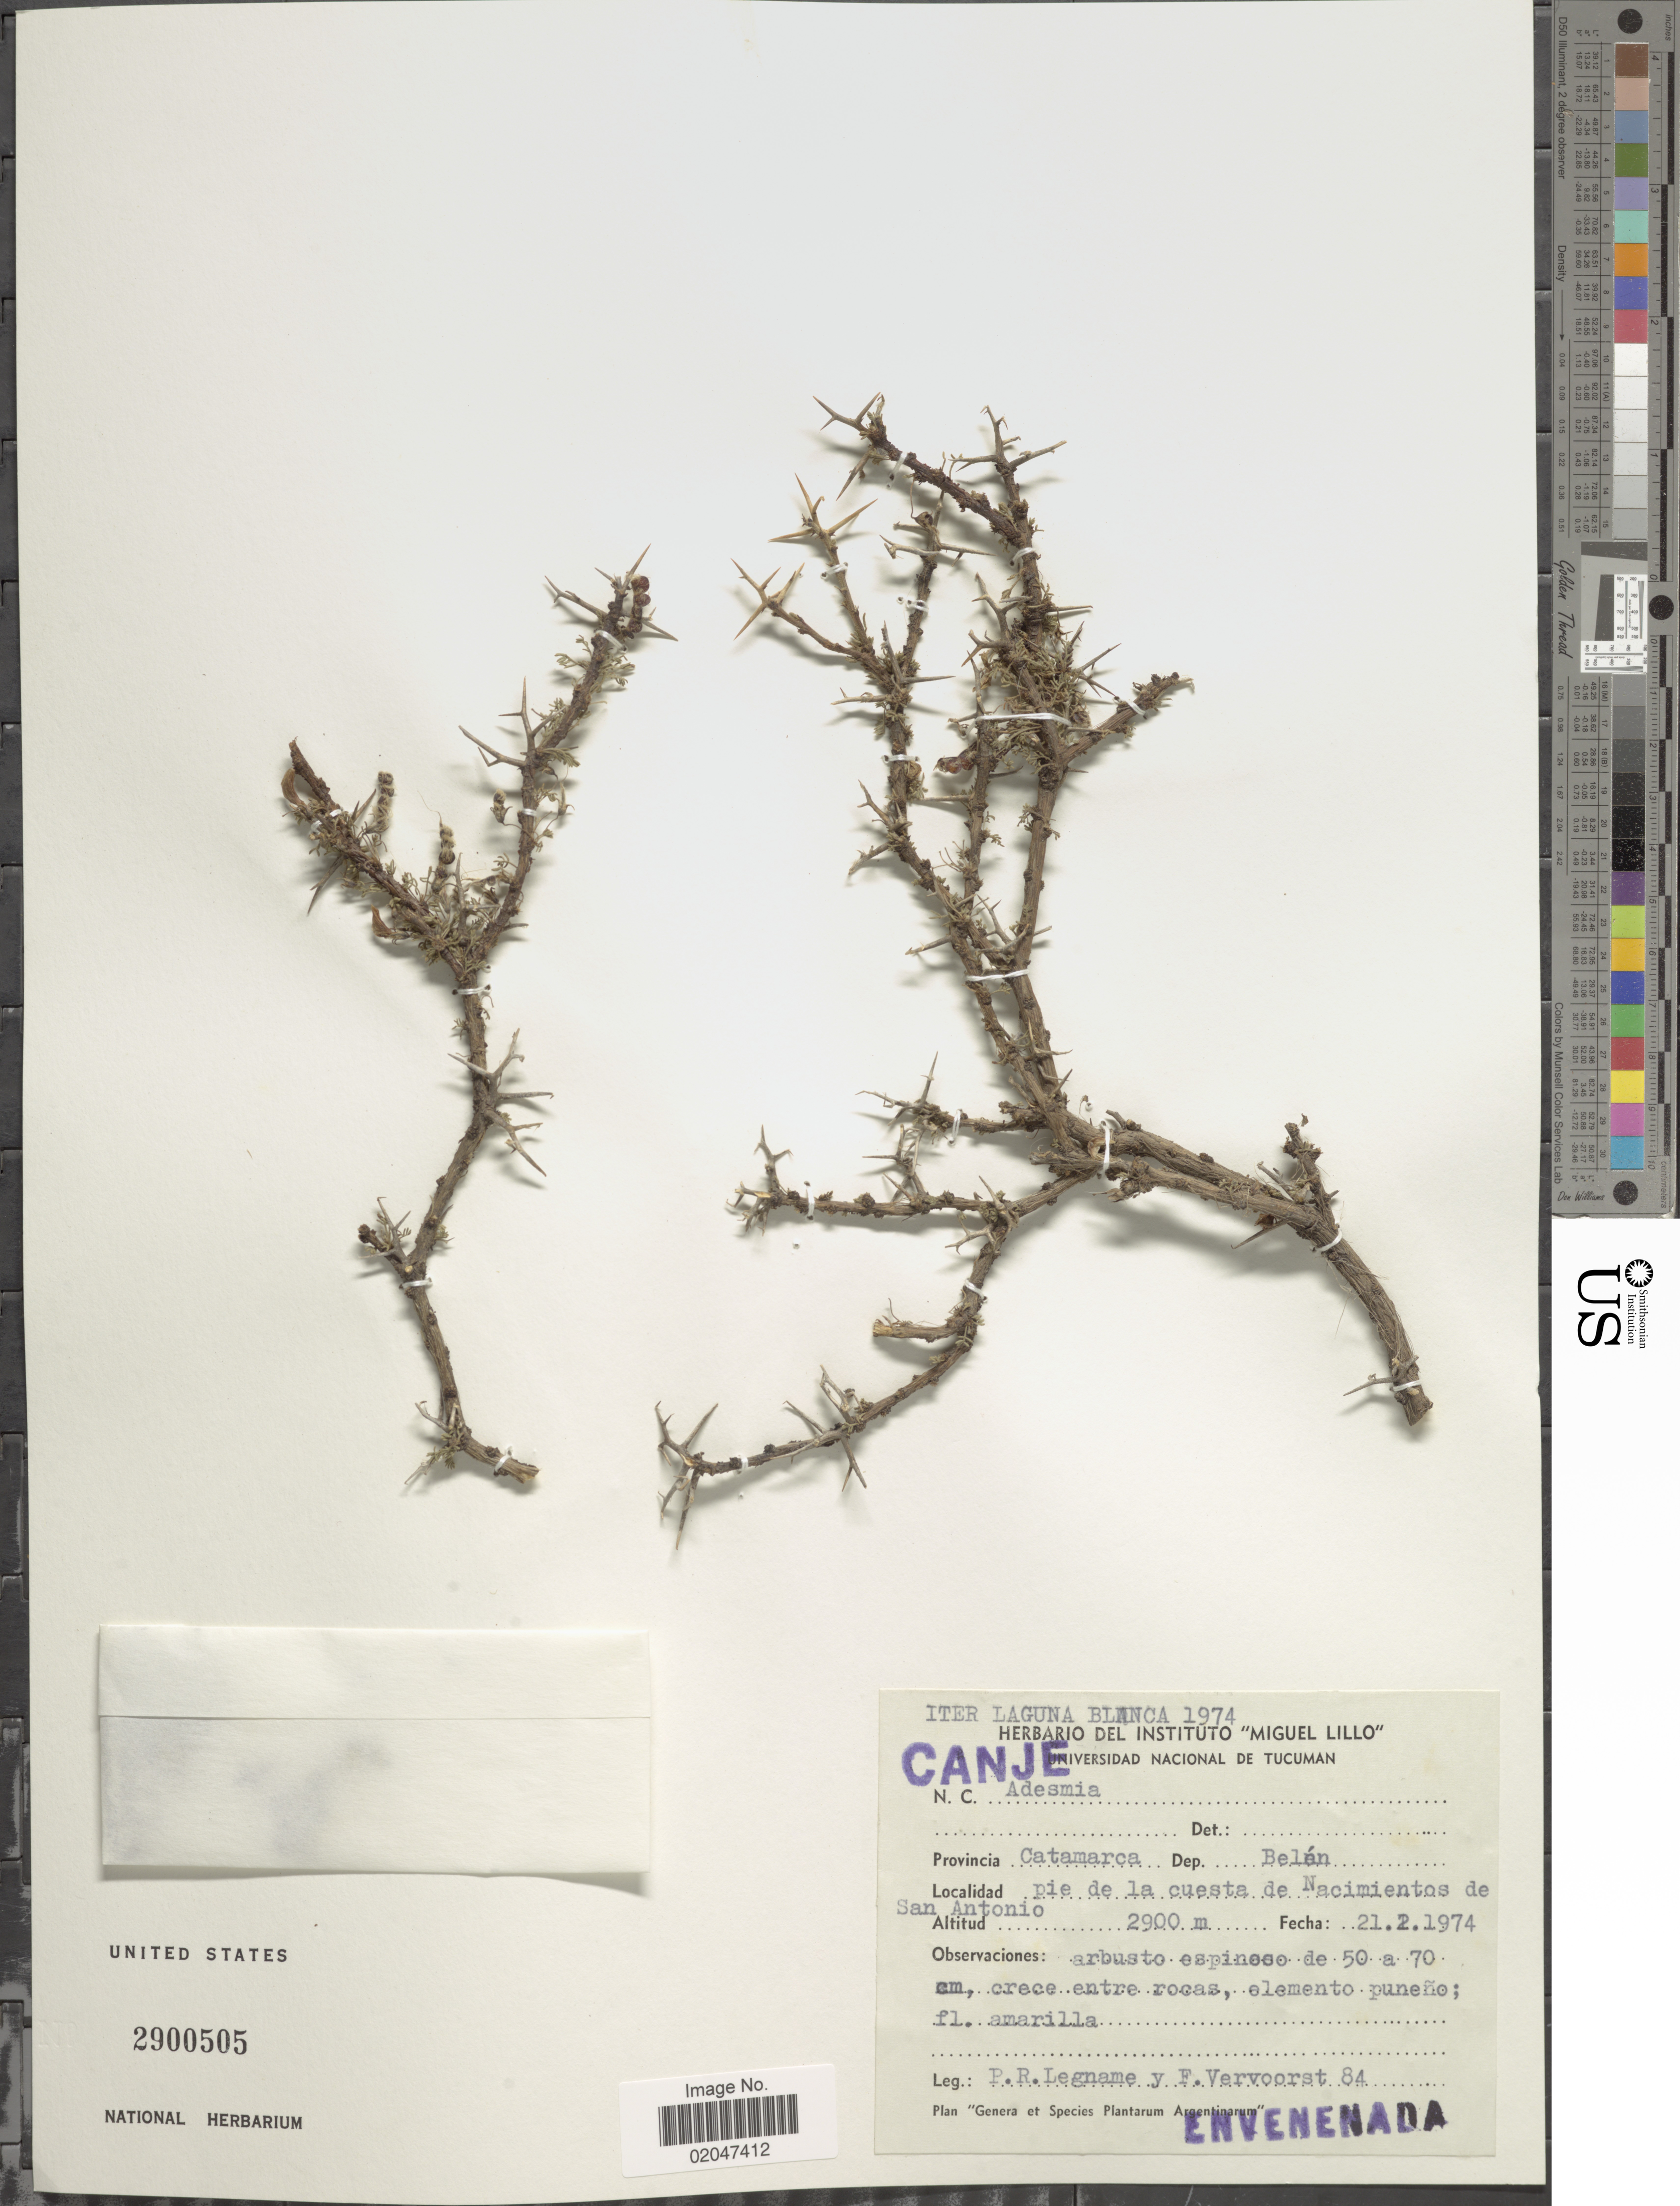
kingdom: Plantae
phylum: Tracheophyta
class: Magnoliopsida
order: Fabales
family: Fabaceae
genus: Adesmia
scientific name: Adesmia sp.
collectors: P. R. Legname & F. Vervoorst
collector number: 84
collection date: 1974-02-21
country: Argentina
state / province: Catamarca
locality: Dep. Belan. Pie de la cuesta de Nacimientos de San Antonio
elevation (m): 2900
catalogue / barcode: US 2900505